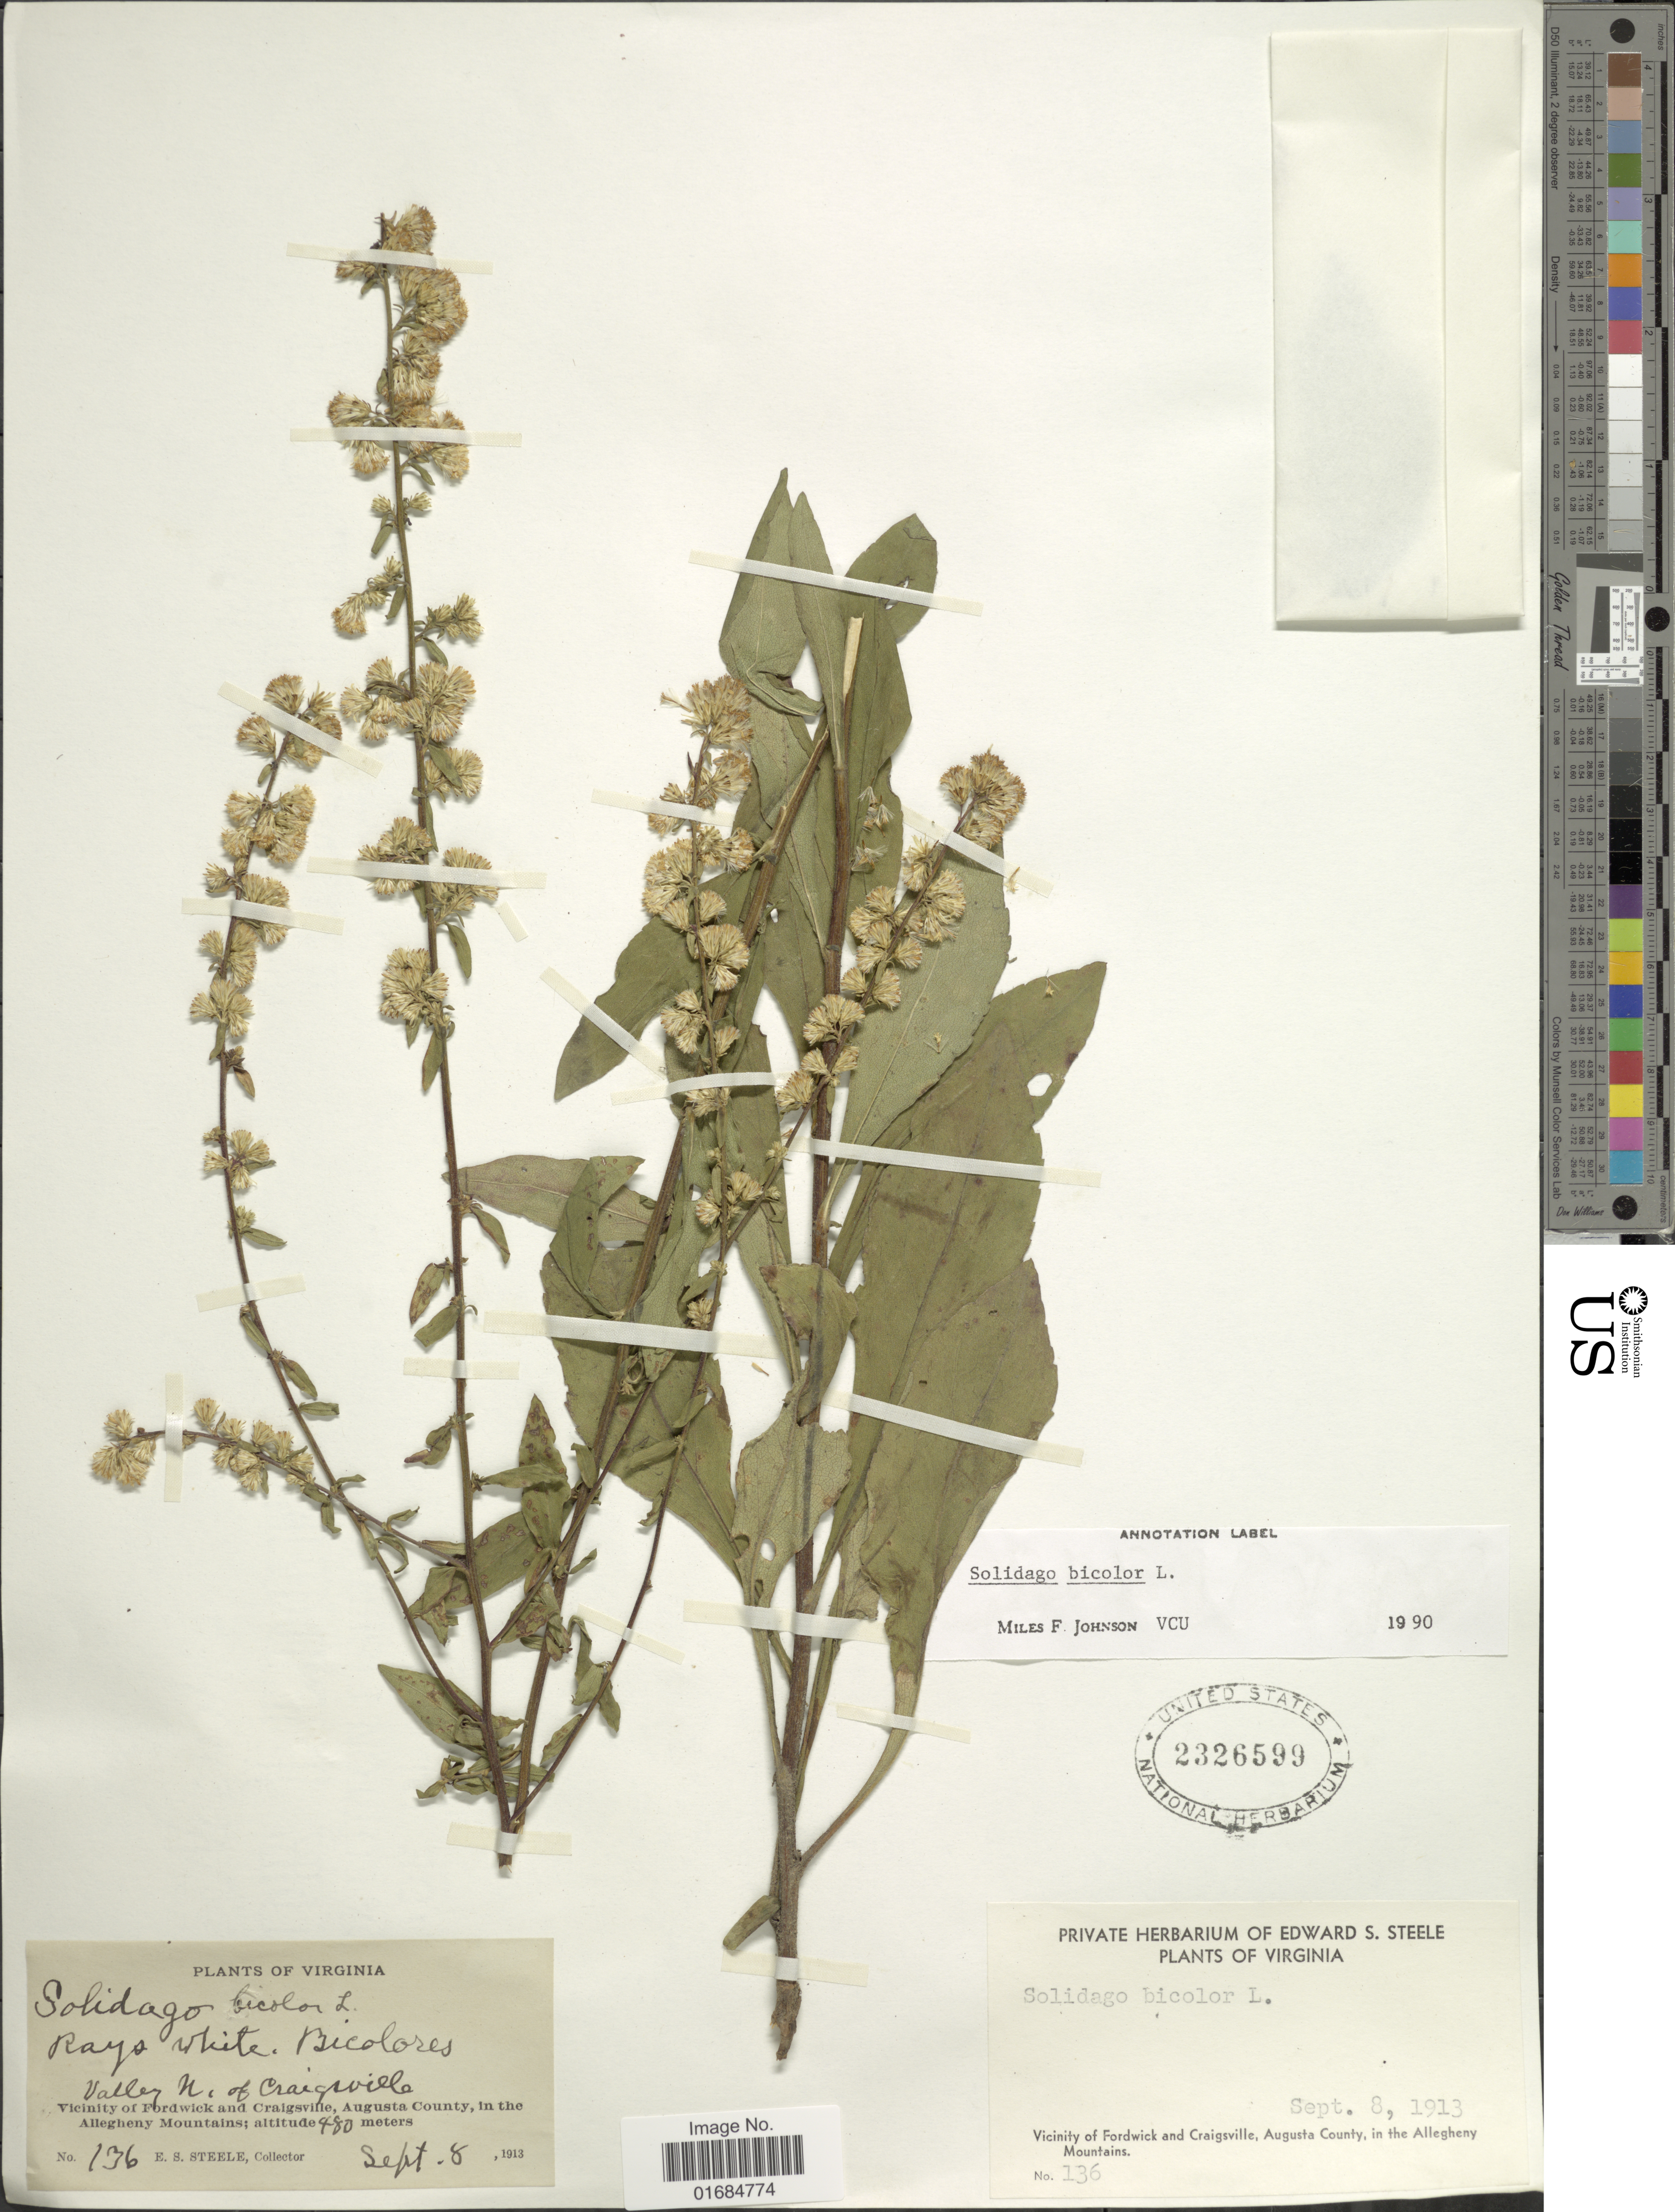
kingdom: Plantae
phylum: Tracheophyta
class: Magnoliopsida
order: Asterales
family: Asteraceae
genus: Solidago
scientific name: Solidago bicolor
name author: L.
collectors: E. Steele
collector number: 136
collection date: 1913-09-08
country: United States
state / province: Virginia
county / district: Augusta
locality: Virginia. Valley N. of Craigsville. Vicinity of Fordwick and Craigsville, Augusta County, in the Allegheny Mountains.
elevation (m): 480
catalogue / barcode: US 2326599